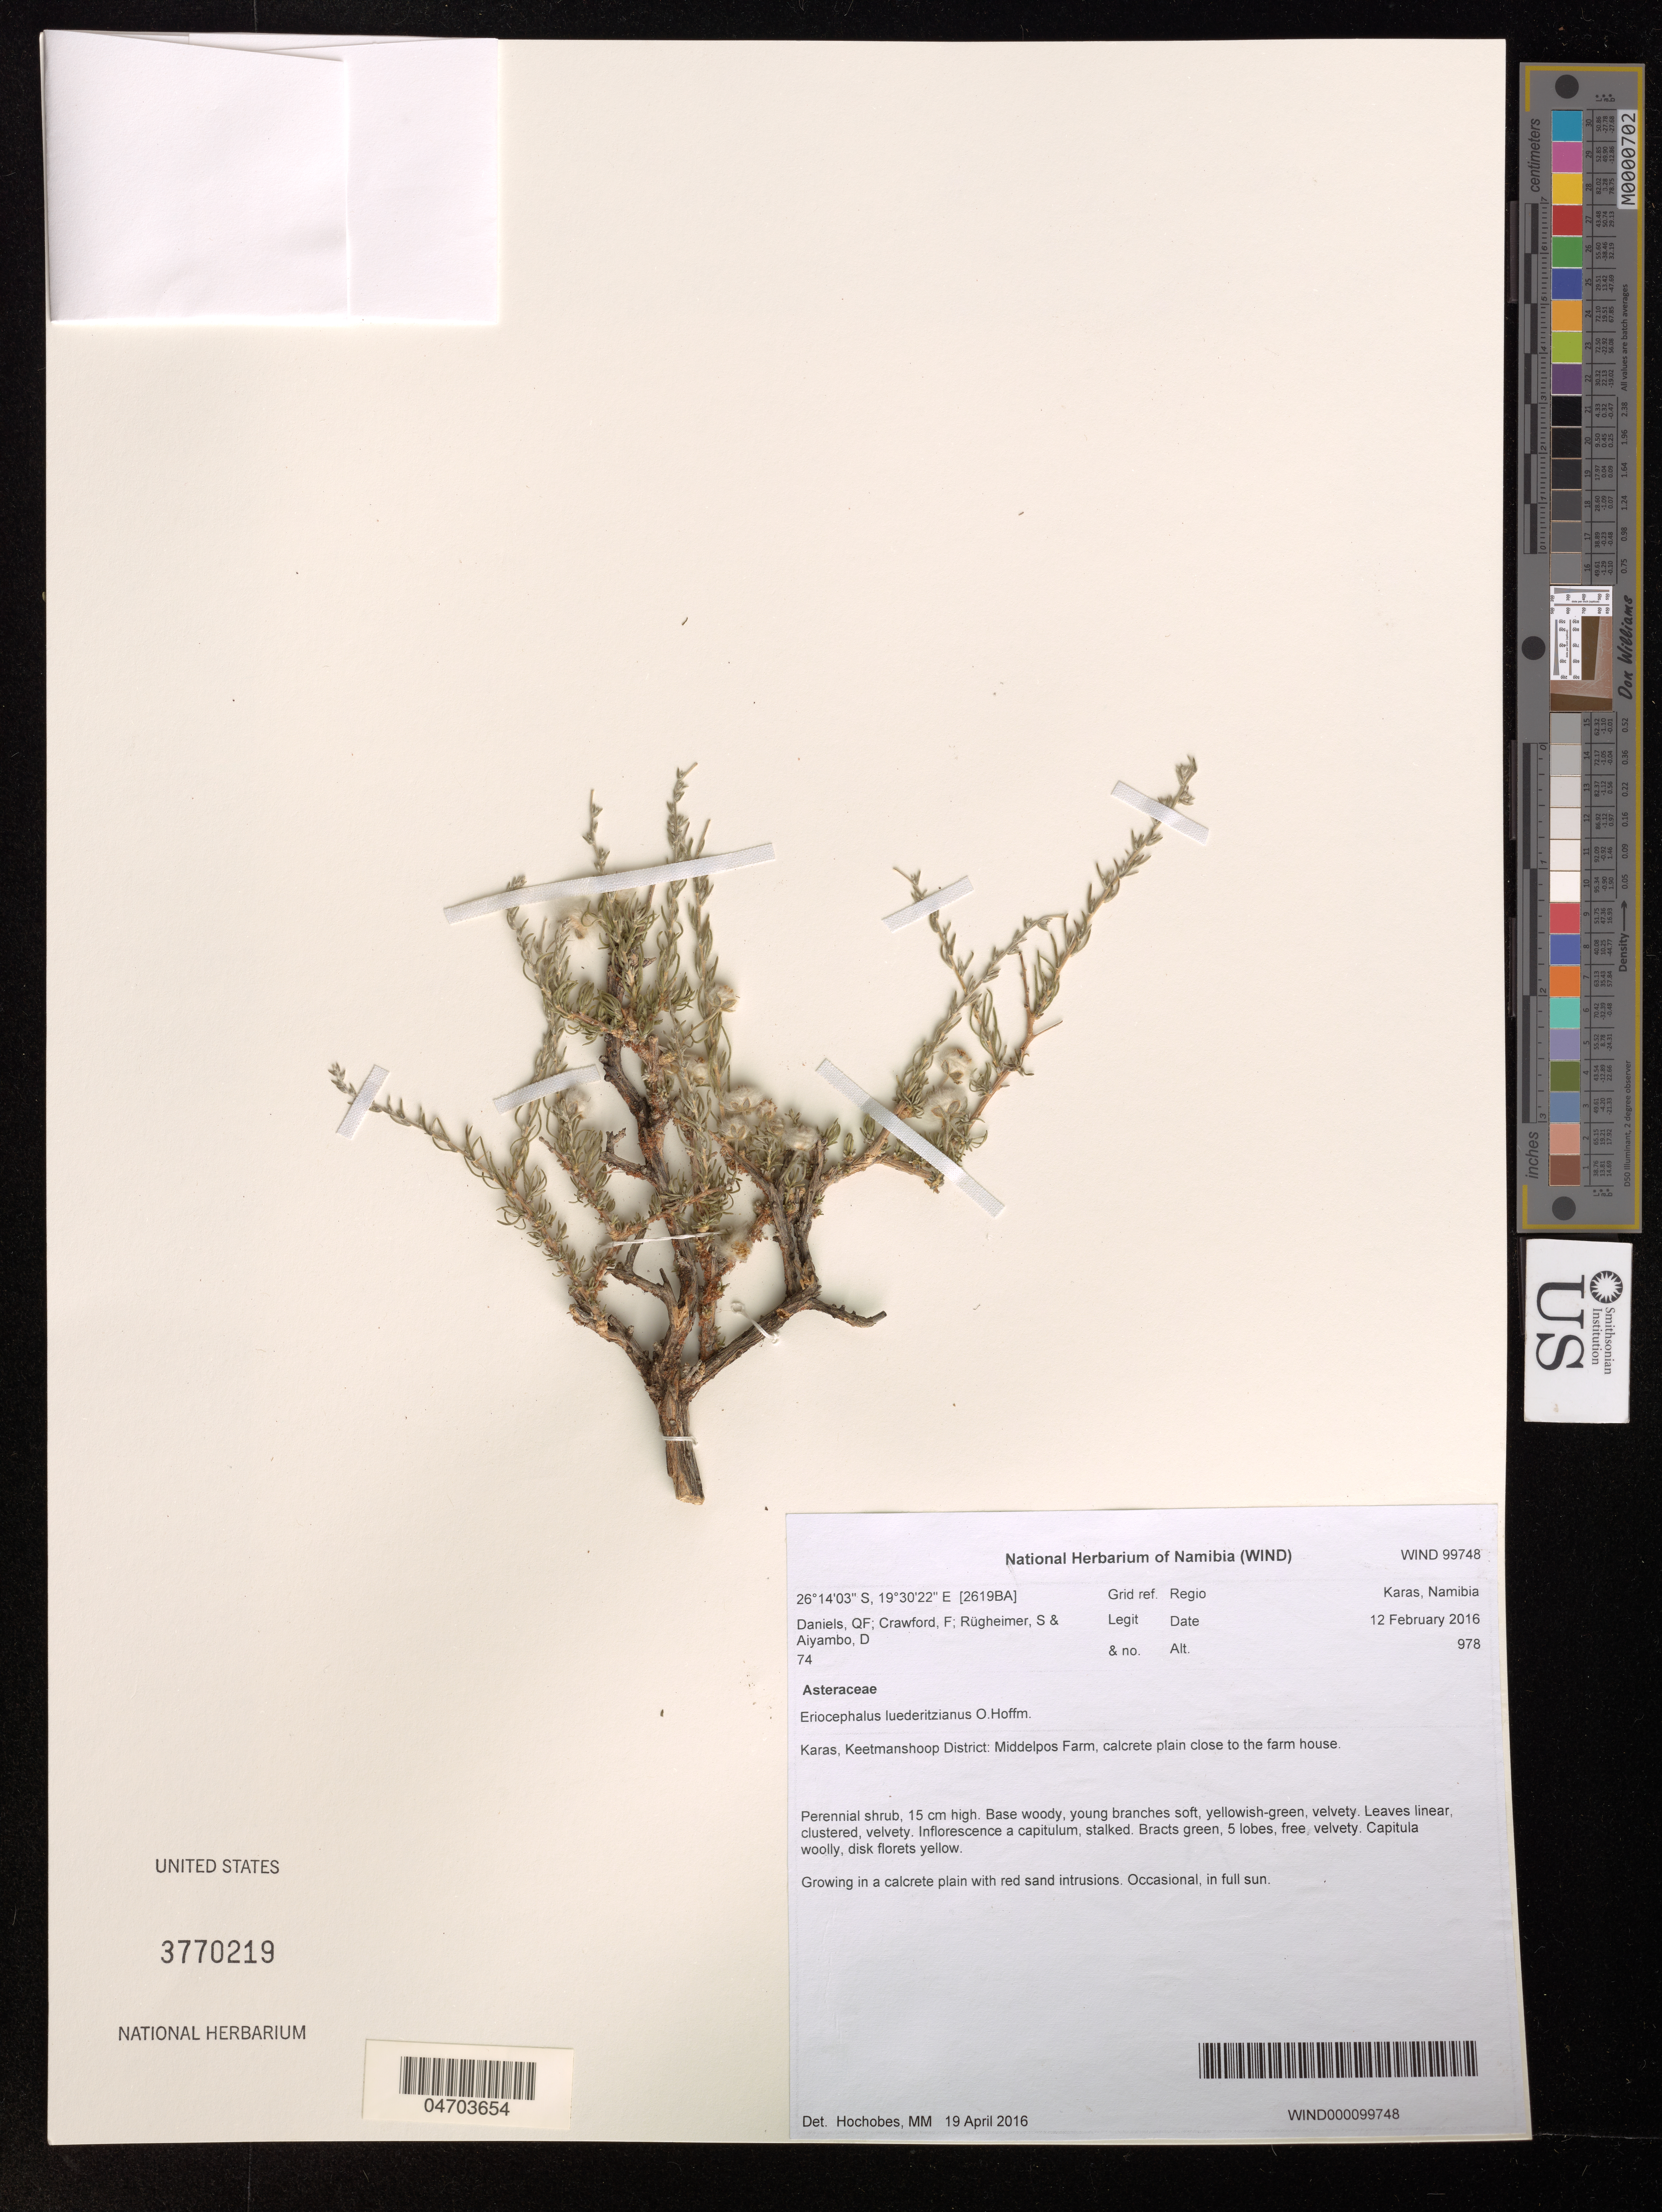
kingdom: Plantae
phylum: Tracheophyta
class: Magnoliopsida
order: Asterales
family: Asteraceae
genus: Eriocephalus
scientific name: Eriocephalus luederitzianus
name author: O. Hoffm.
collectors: Q. Daniels, F. Crawford, S. Rugheimer & D. Aiyambo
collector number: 74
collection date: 2016-02-12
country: Namibia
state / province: Karas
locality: [2619BA] Grid ref. Keetmanshoop District: Middelpos Farm, calcrete plain close to the farm house.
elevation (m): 978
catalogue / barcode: US 3770219